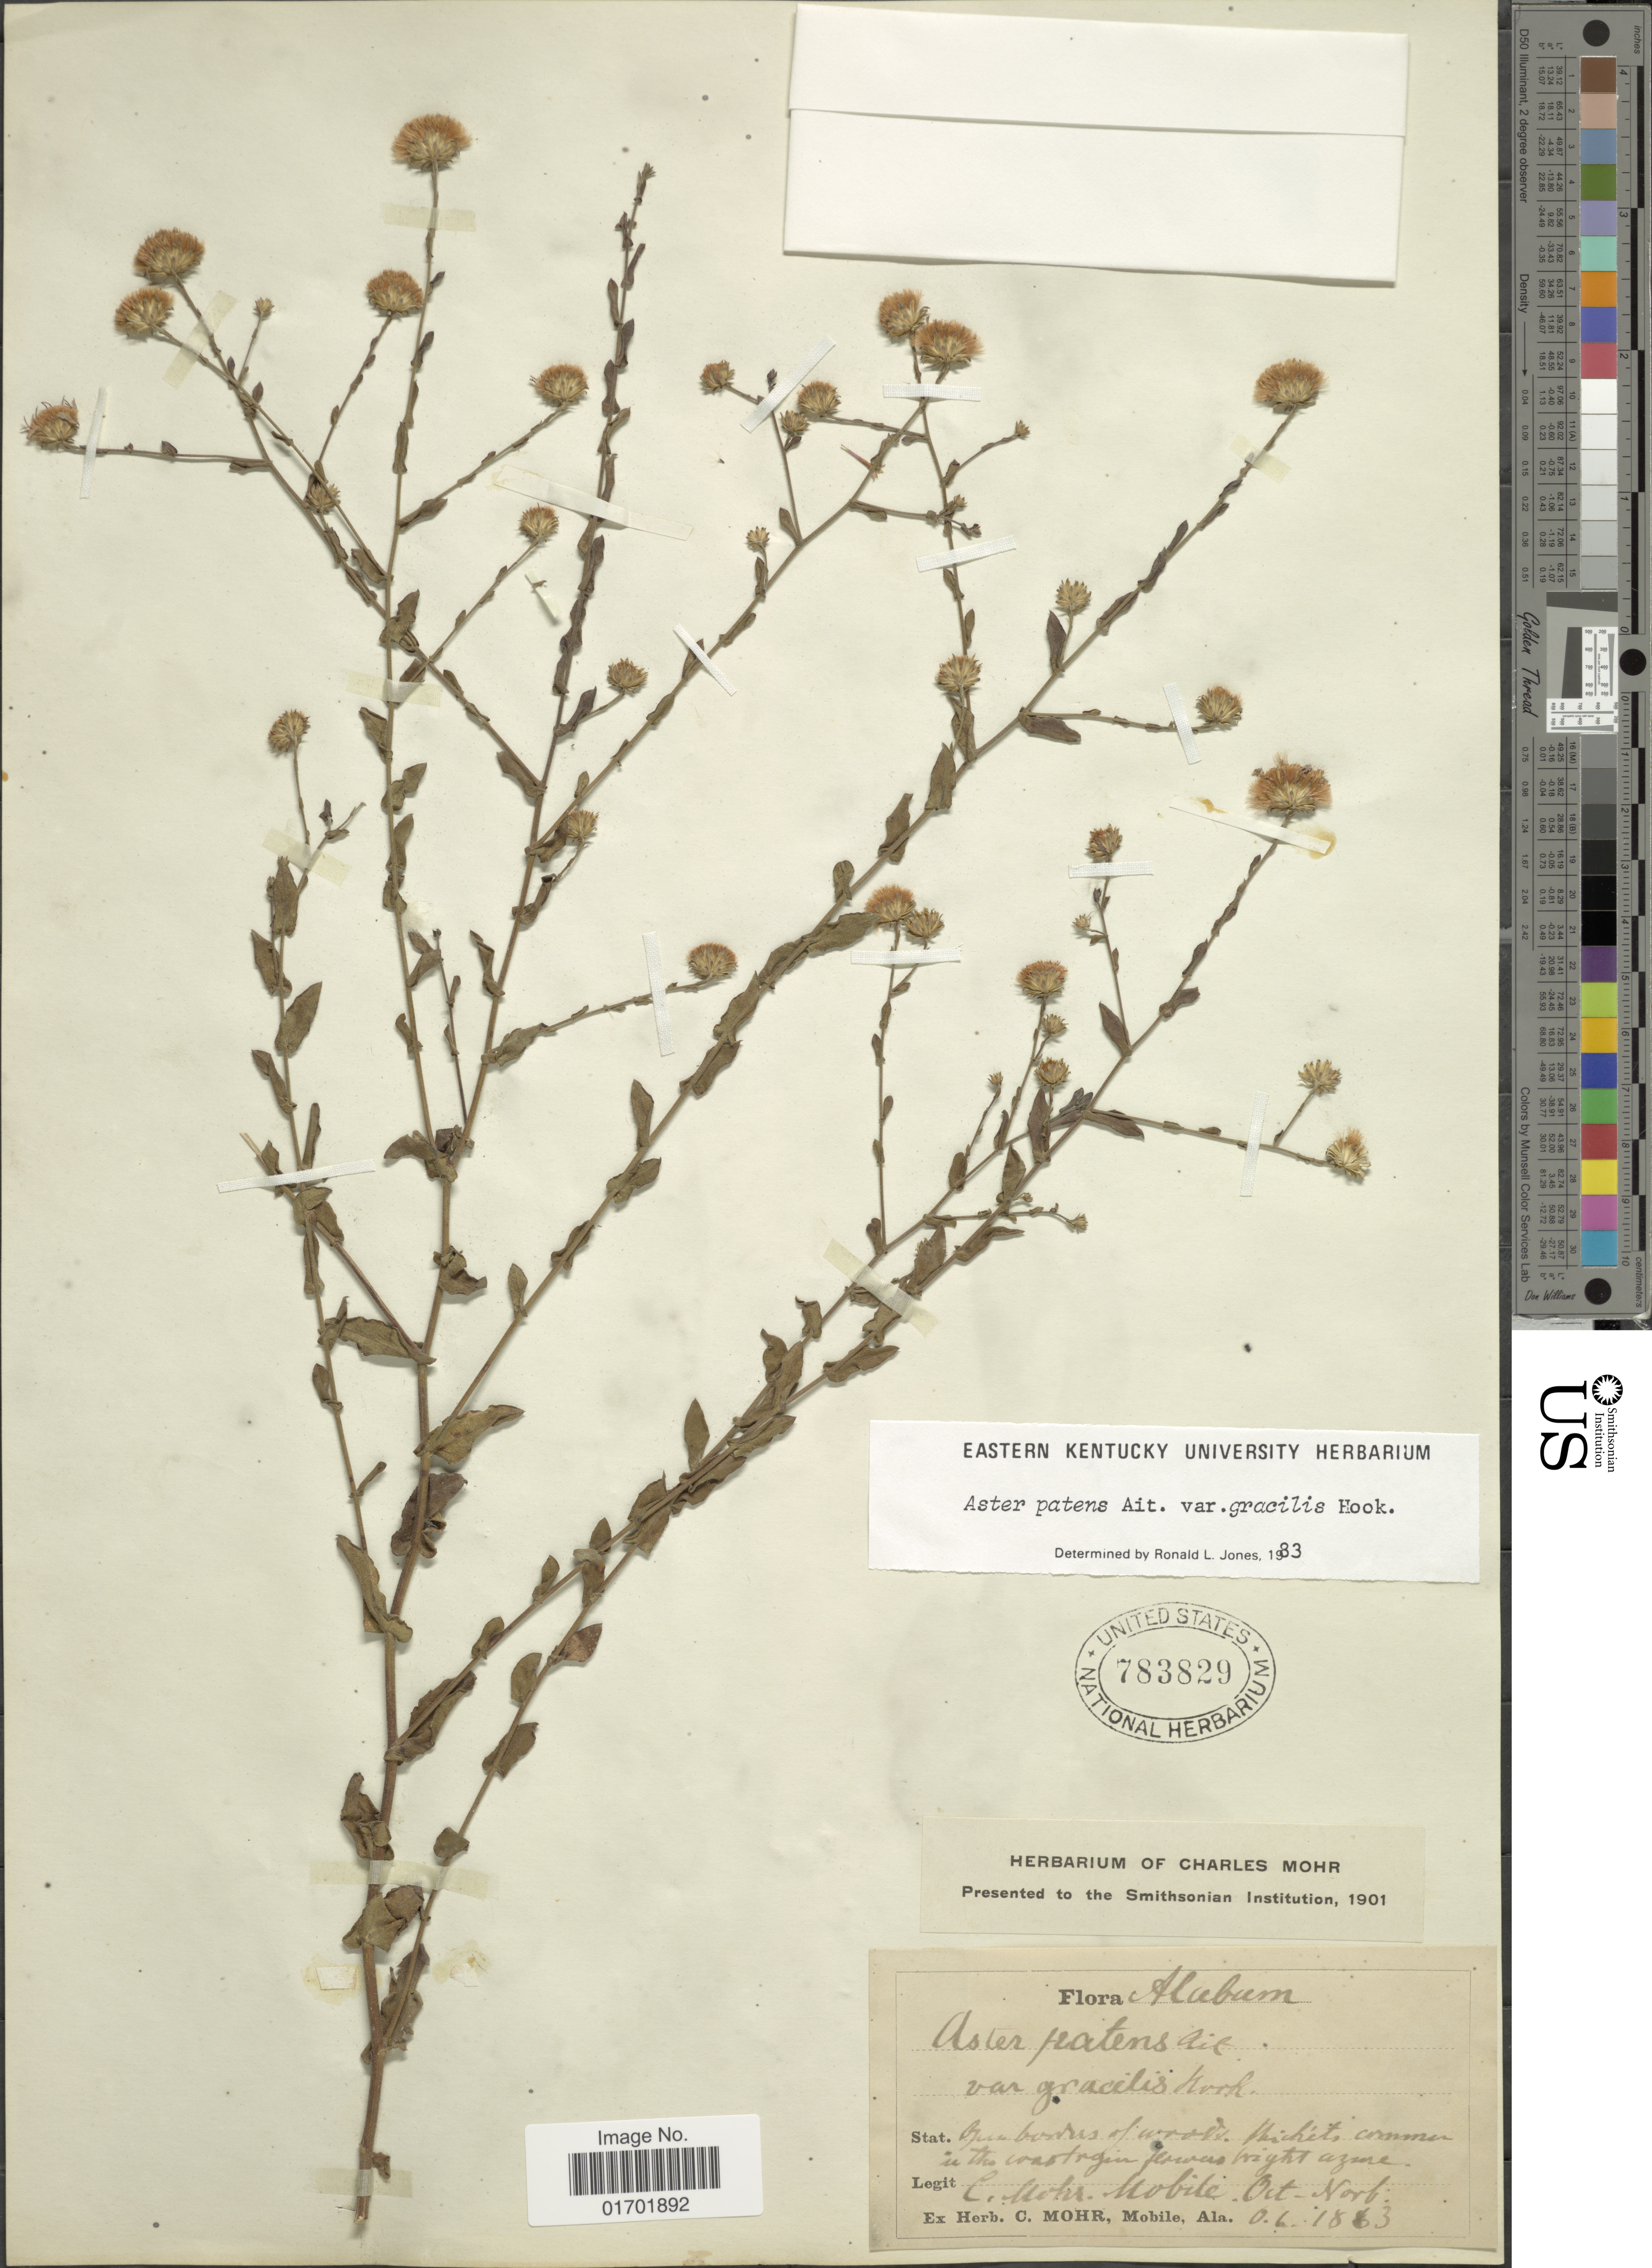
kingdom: Plantae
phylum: Tracheophyta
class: Magnoliopsida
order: Asterales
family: Asteraceae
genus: Symphyotrichum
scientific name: Symphyotrichum patens var. gracile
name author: (Hook.) G.L. Nesom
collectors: C. T. Mohr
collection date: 1863-10/1863-11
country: United States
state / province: Alabama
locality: Mobile.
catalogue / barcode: US 783829